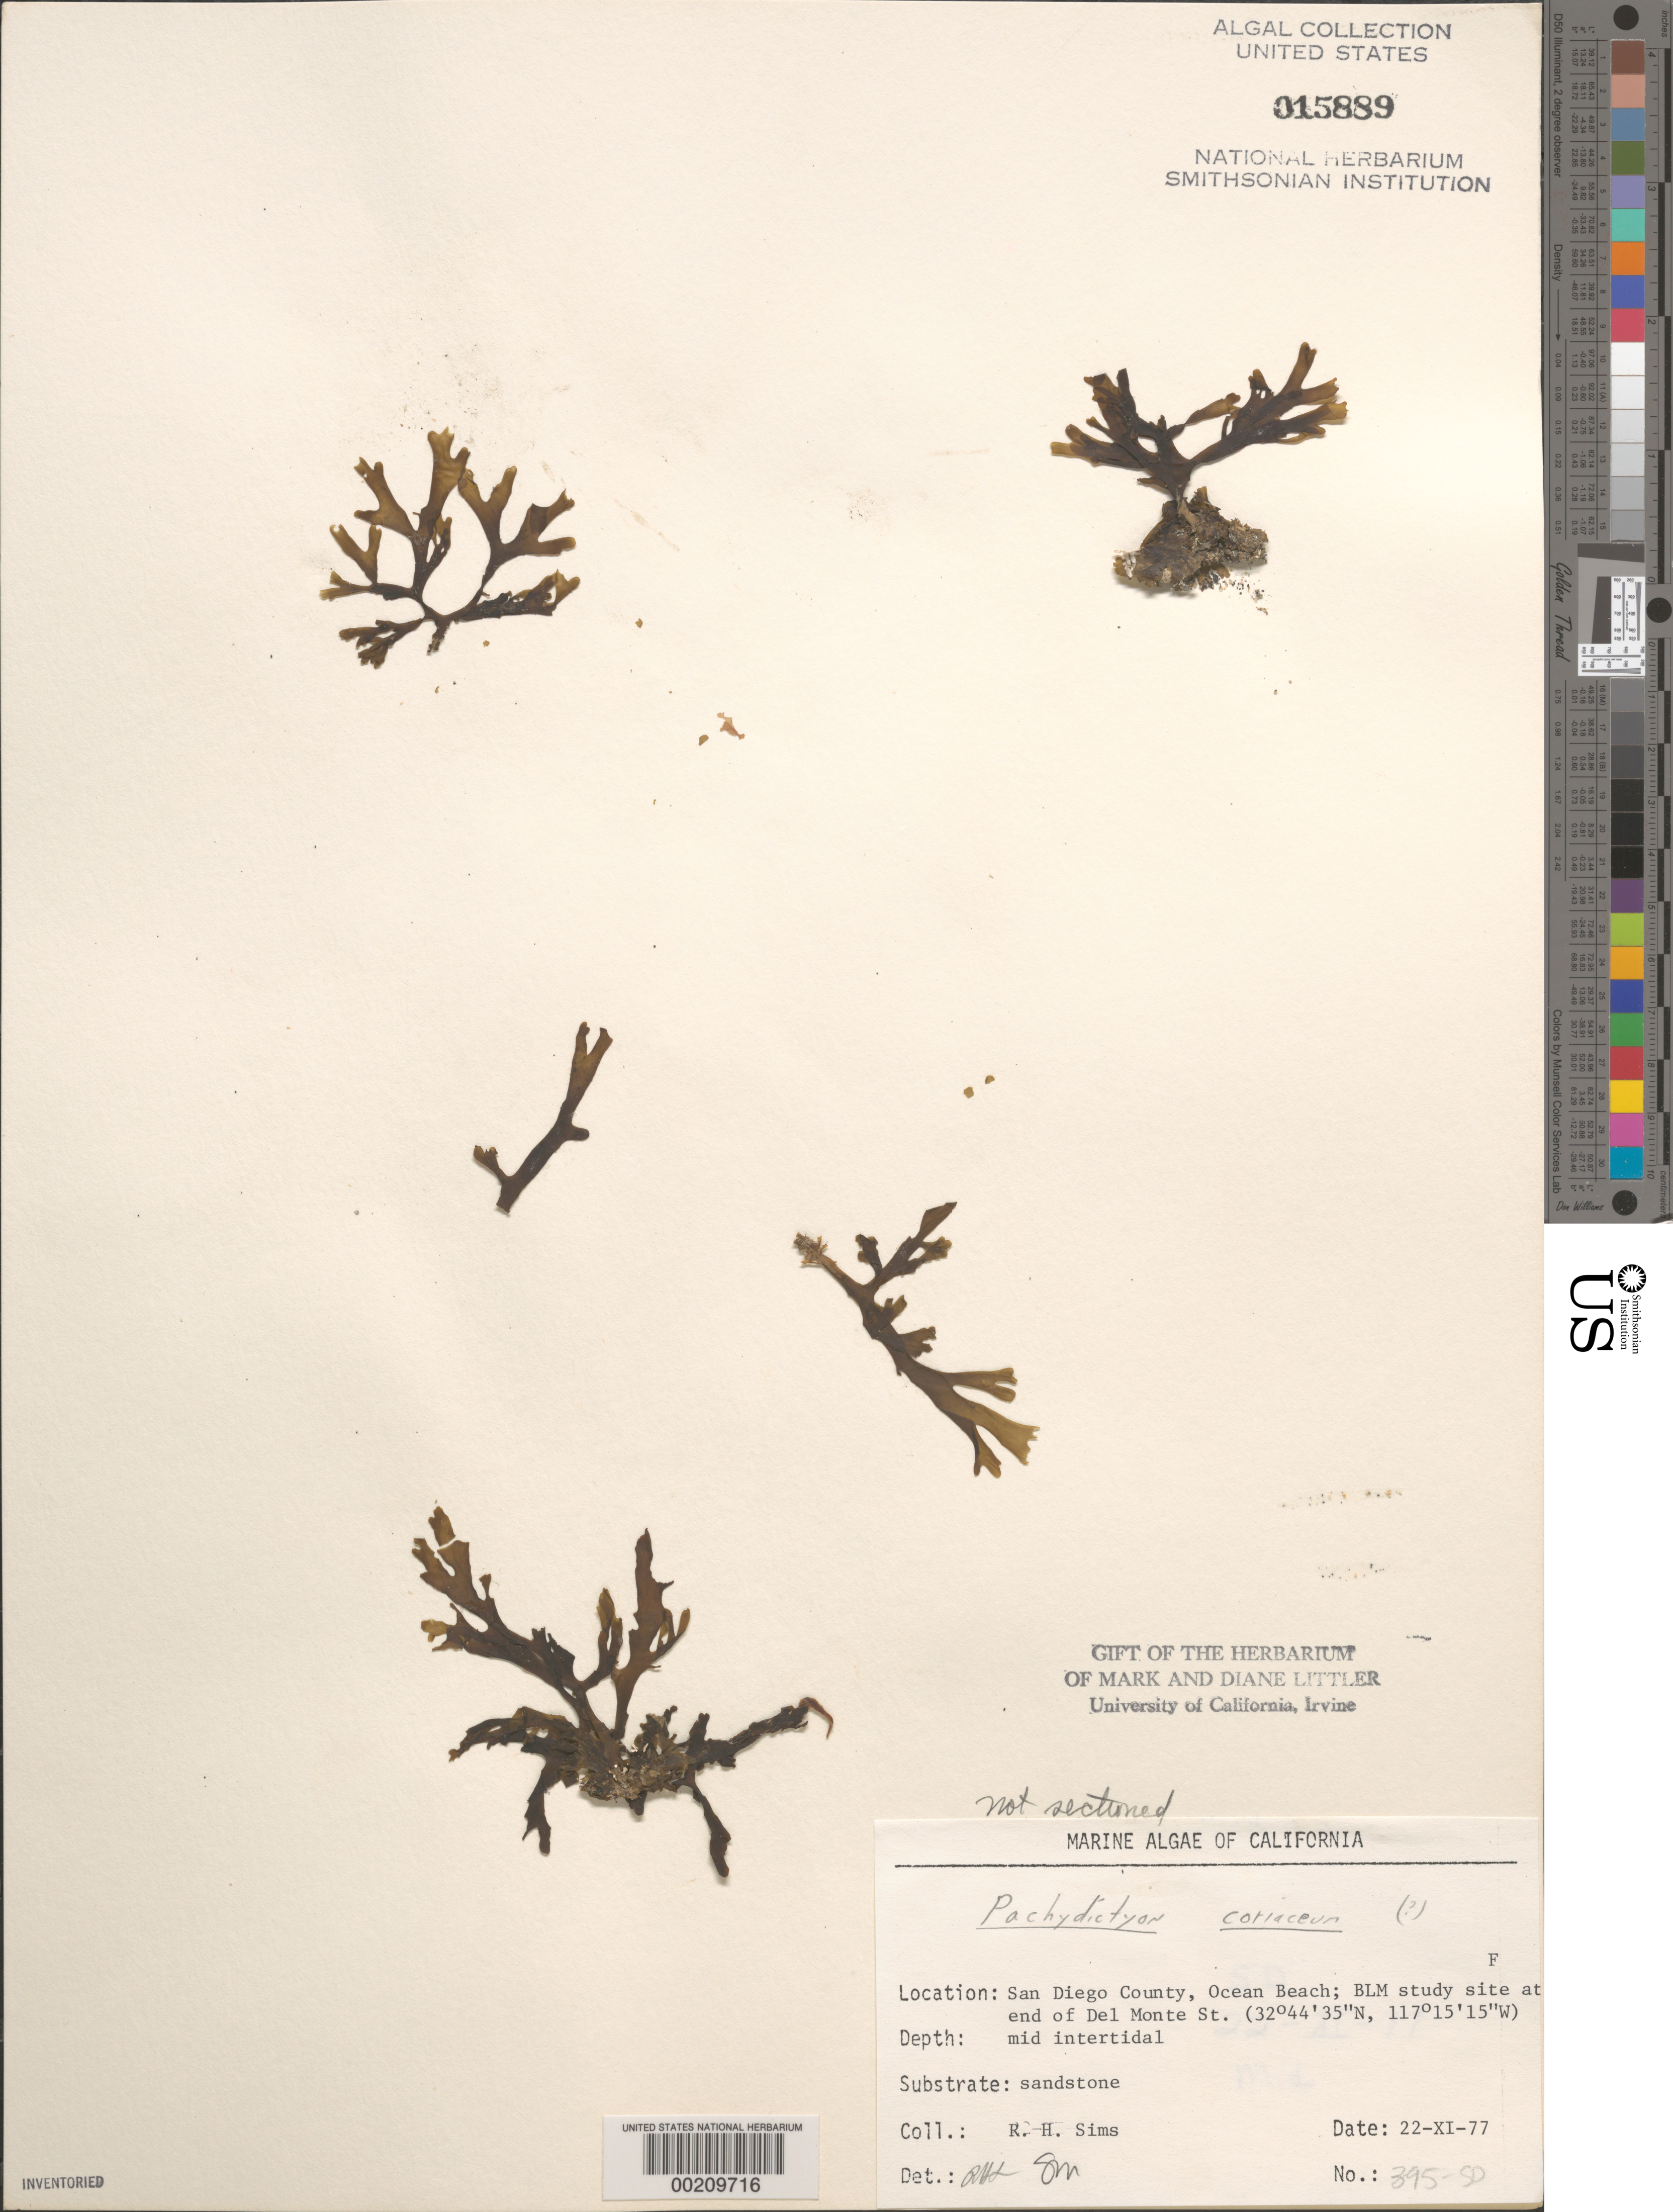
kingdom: Chromista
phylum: Ochrophyta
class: Phaeophyceae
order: Dictyotales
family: Dictyotaceae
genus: Pachydictyon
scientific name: Pachydictyon coriaceum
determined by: Sims, Robert H.; Murray, S. N.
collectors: R. H. Sims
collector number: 395-sd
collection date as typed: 22 Nov 1977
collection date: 1977-11-22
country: United States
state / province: California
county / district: San Diego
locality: Ocean Beach, end of Del Monte Street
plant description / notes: BLM-SOCALBIGHT Rocky Intertidal Survey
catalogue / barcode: US 15889